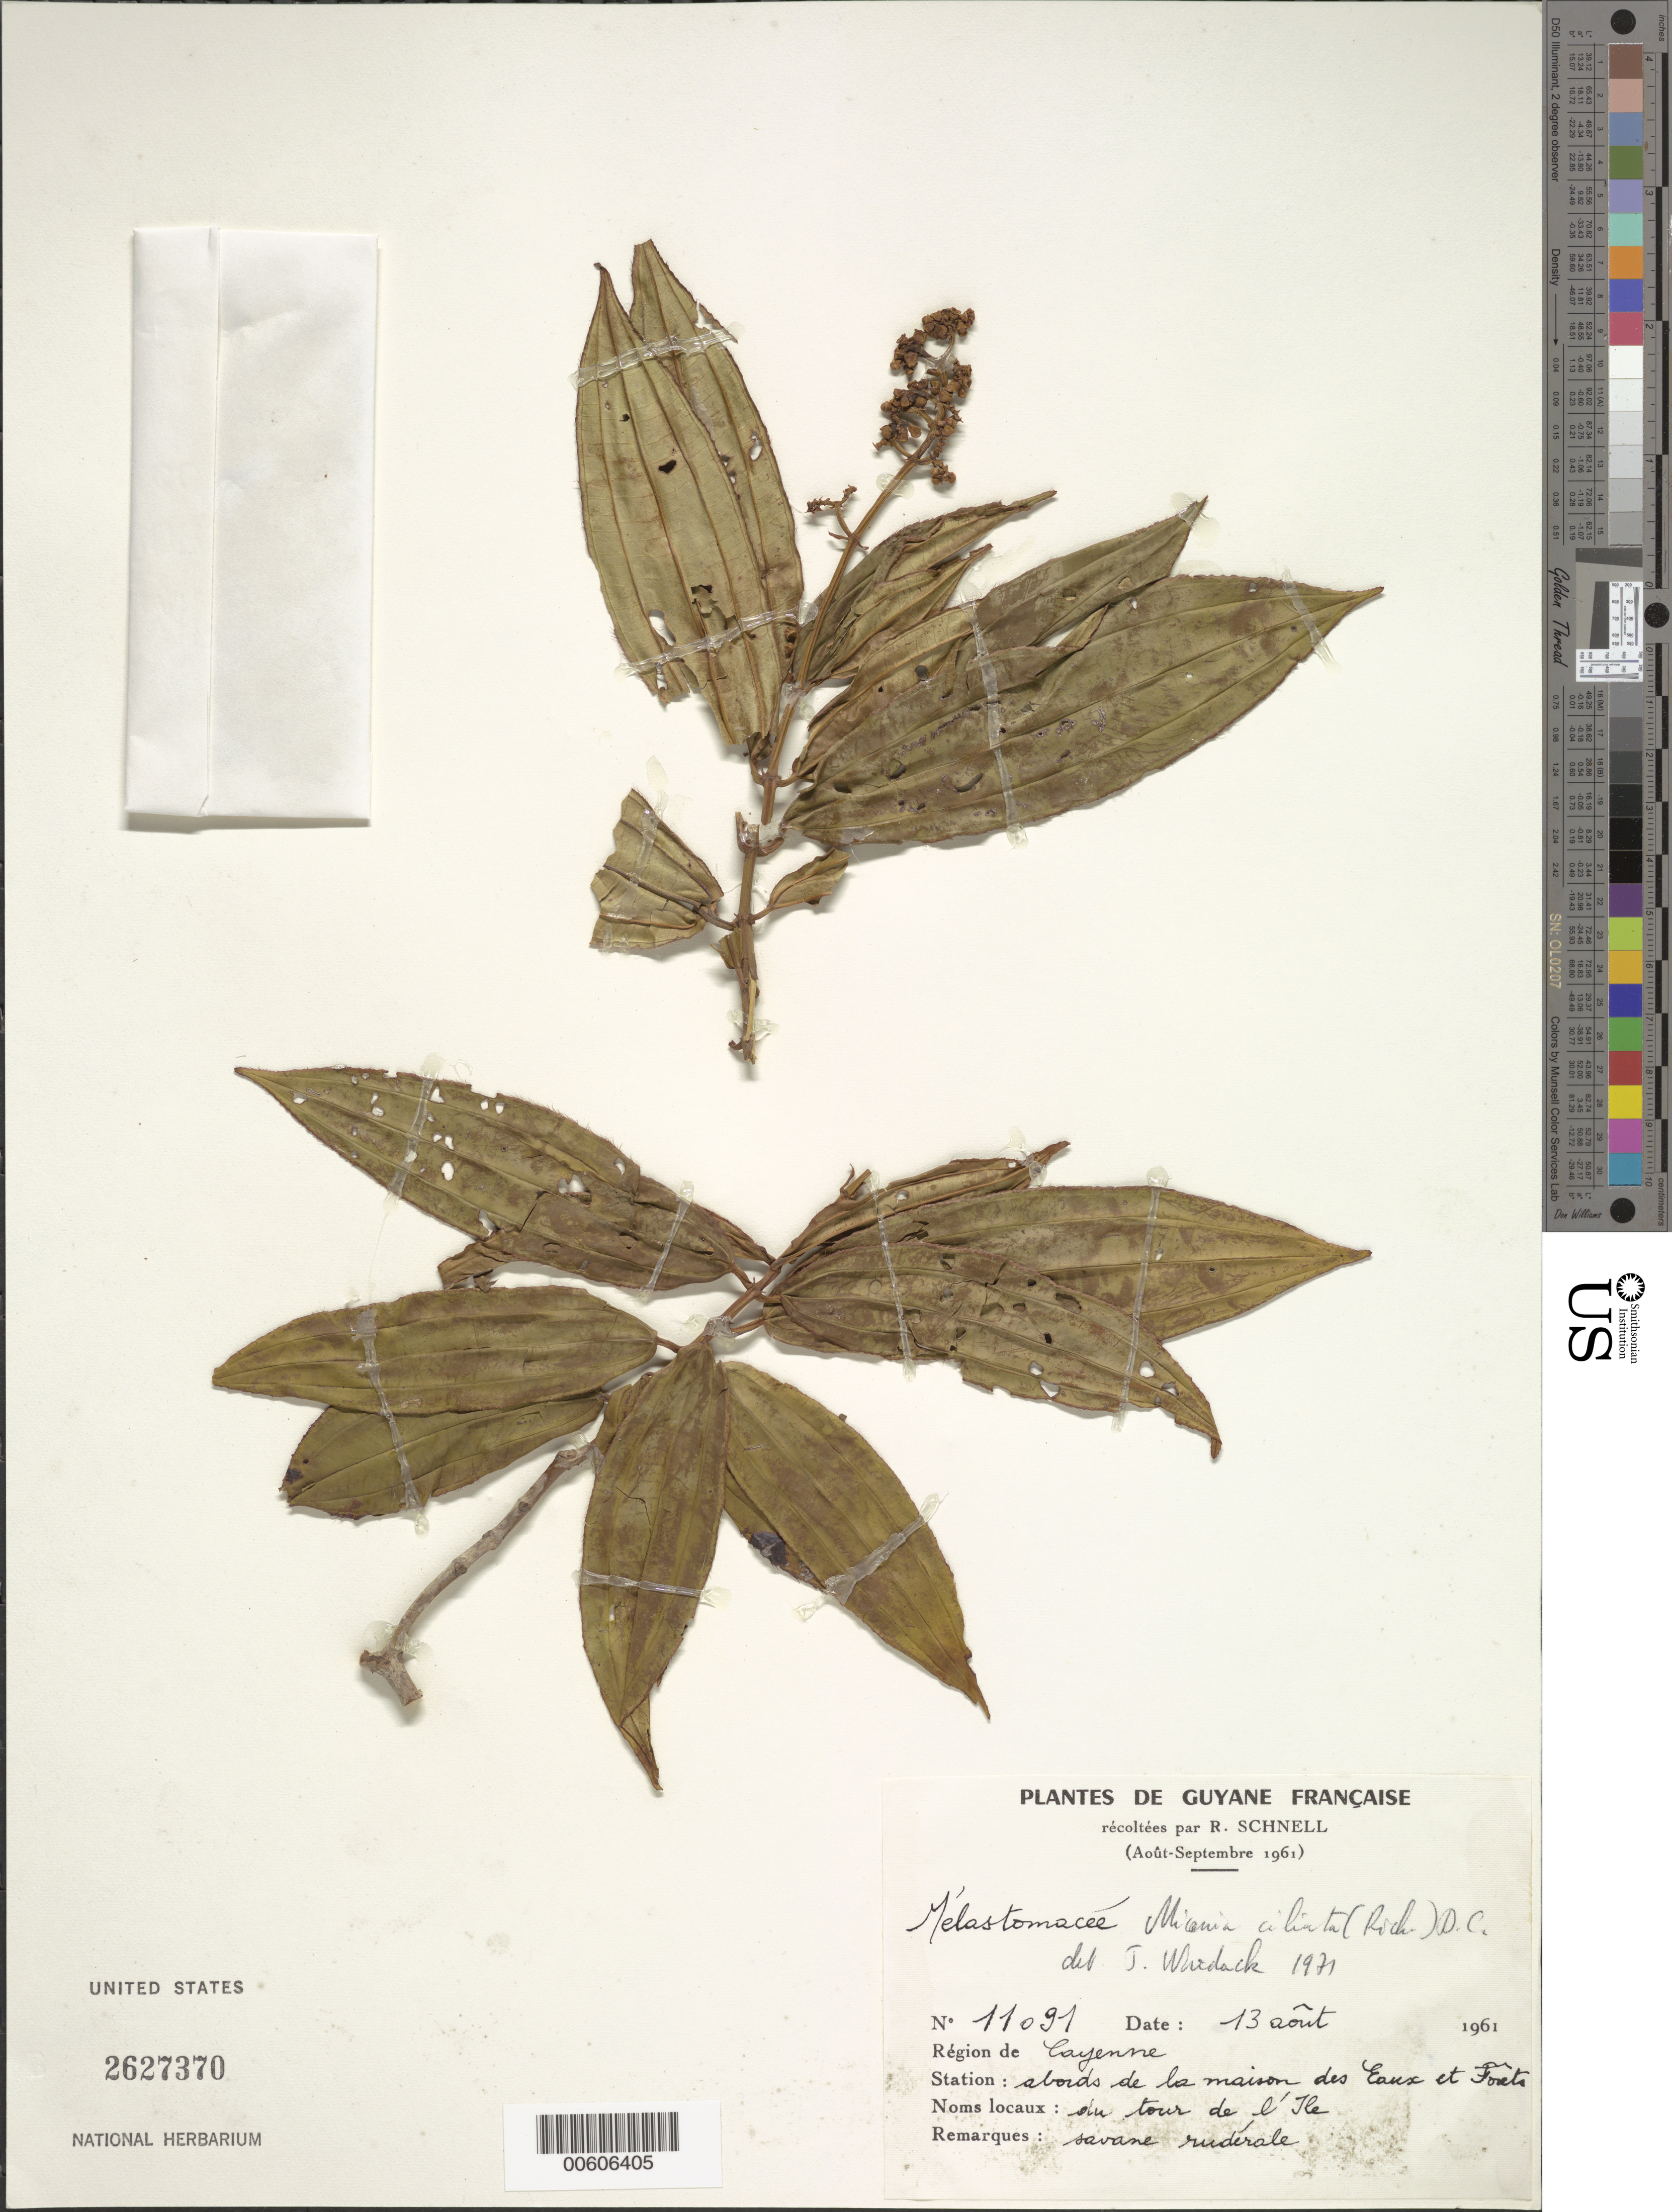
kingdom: Plantae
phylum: Tracheophyta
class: Magnoliopsida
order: Myrtales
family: Melastomataceae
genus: Miconia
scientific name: Miconia ciliata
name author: (Rich.) DC.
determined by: Wurdack, John J., (US), US (UNITED STATES)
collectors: R. A. Schnell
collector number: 11091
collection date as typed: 13-Aug-61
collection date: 1961-08-13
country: French Guiana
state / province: Cayenne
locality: Cayenne, abords de la maison des Eaux et Forets du tour de l'Ile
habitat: Savane ruderale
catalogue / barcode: US 2627370